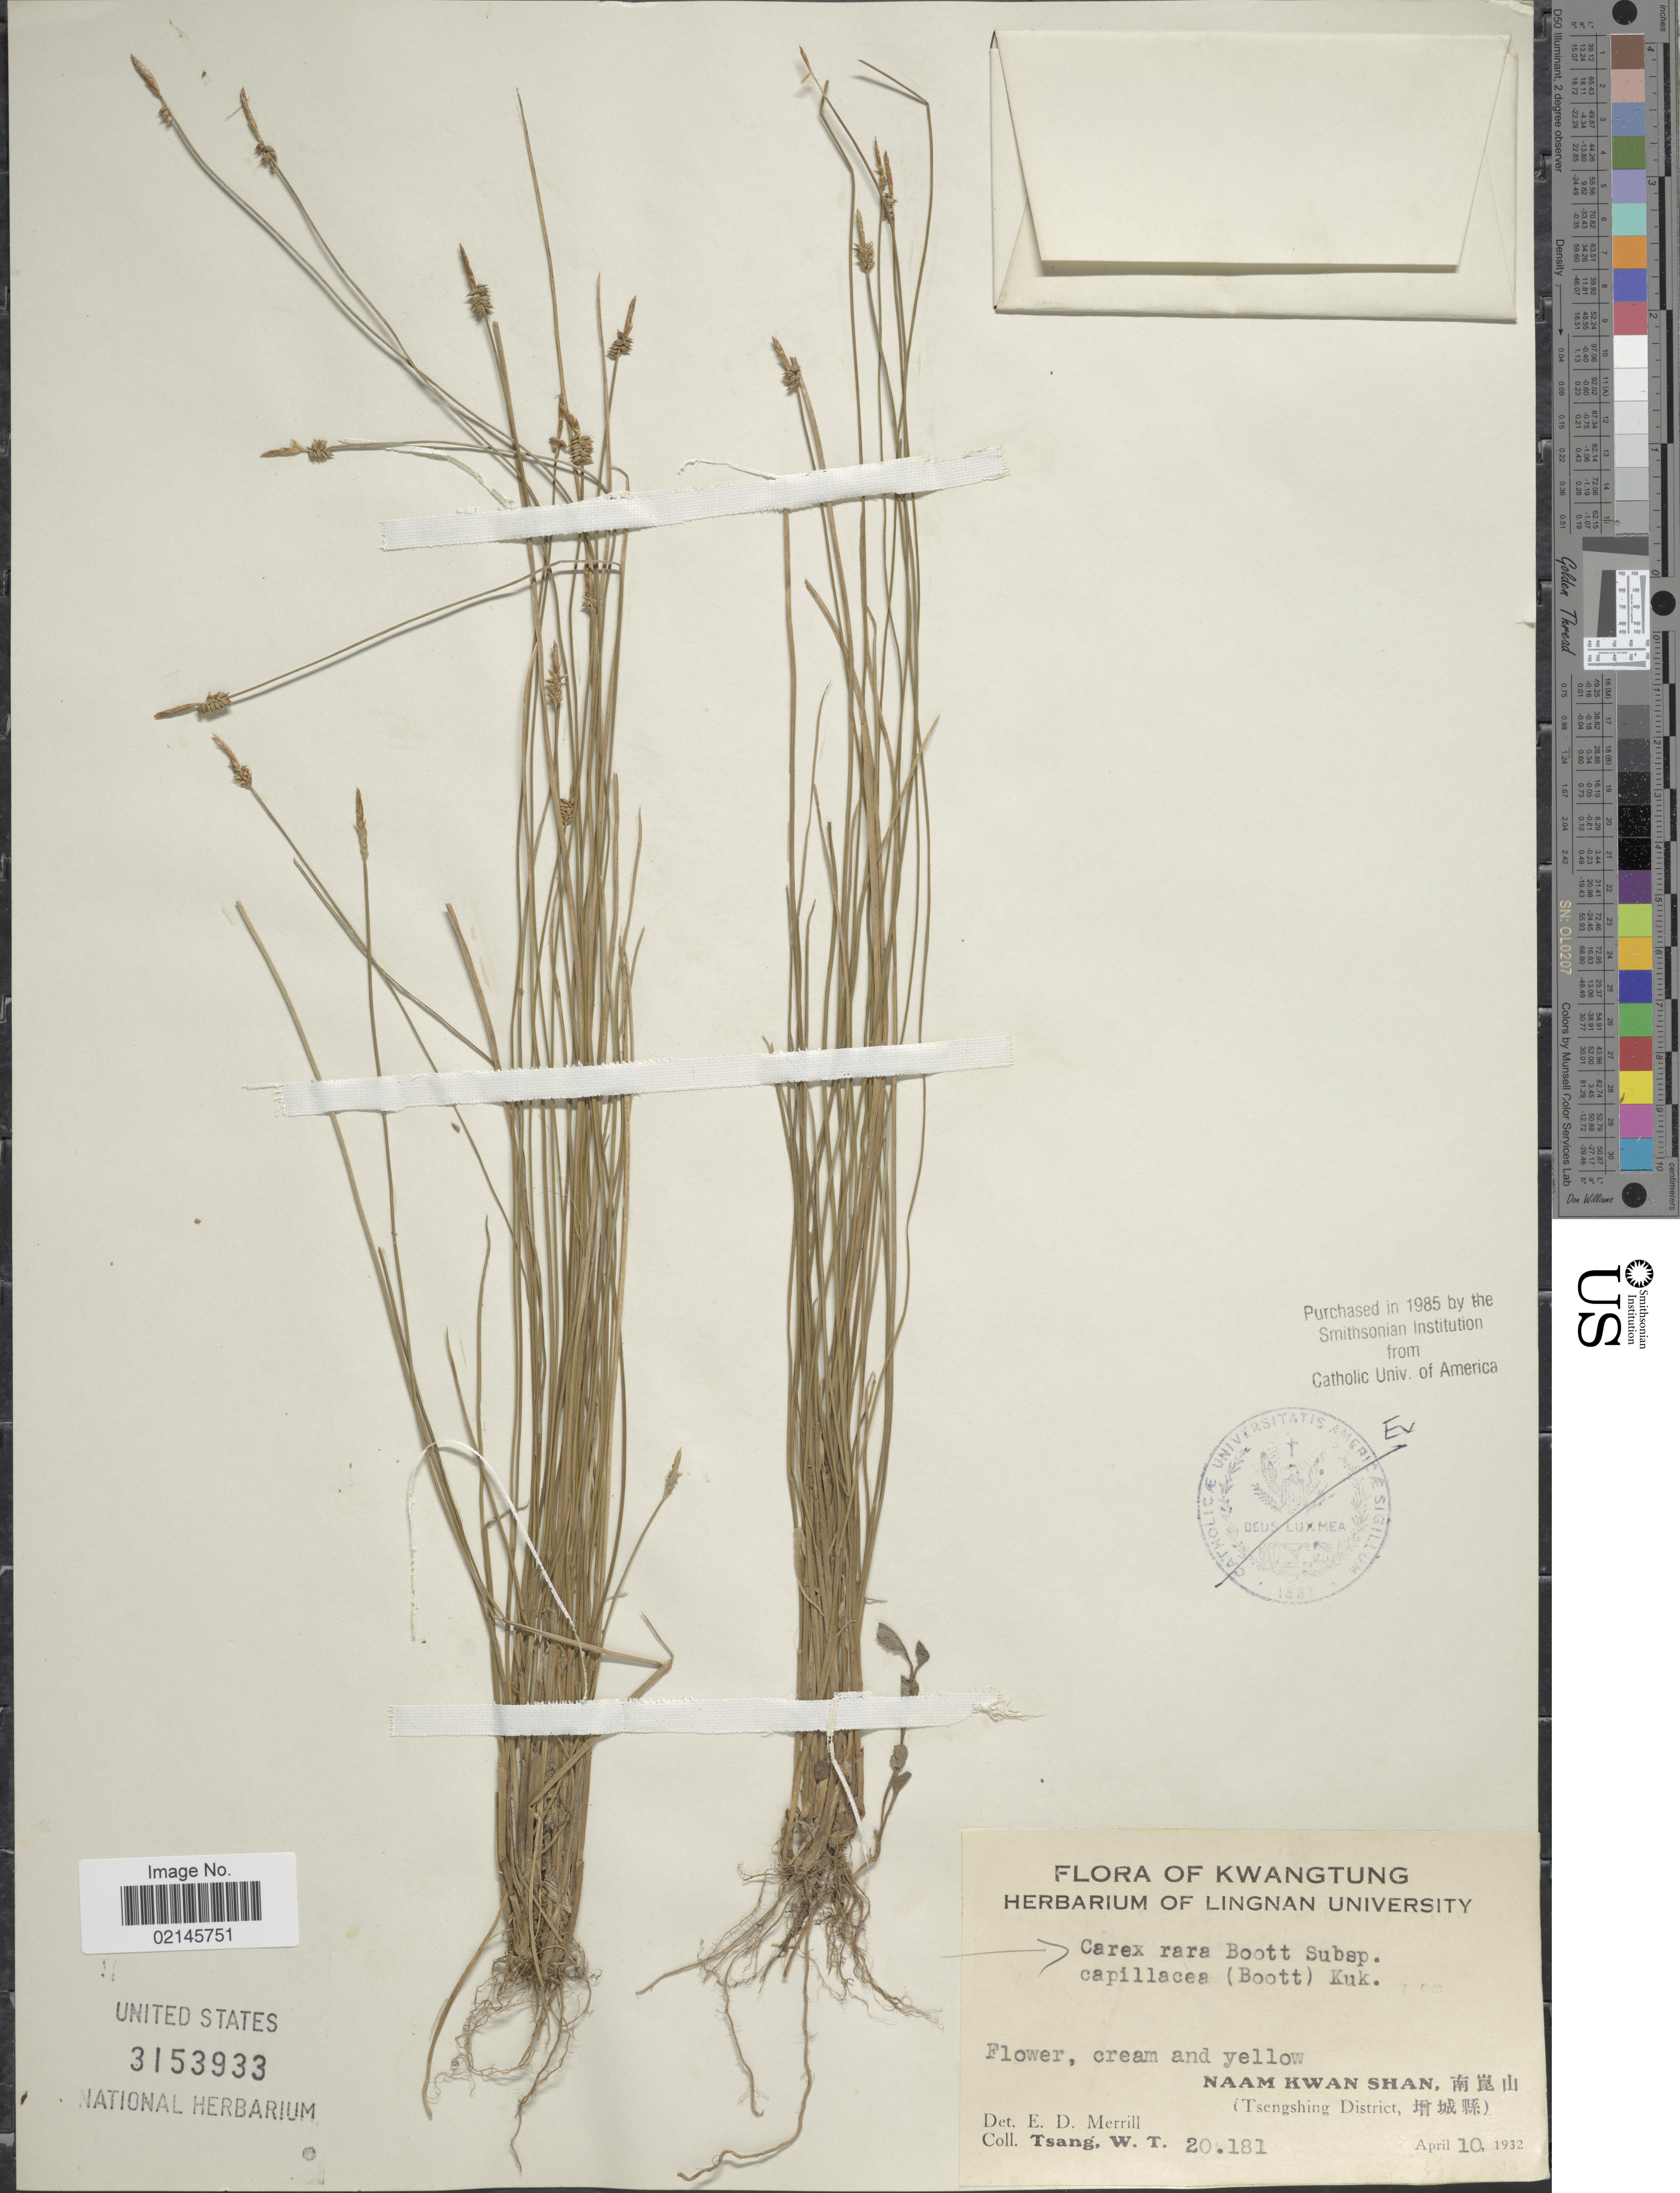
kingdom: Plantae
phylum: Tracheophyta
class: Liliopsida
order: Poales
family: Cyperaceae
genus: Carex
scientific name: Carex rara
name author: Boott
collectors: W. T. Tsang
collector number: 20181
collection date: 1932-04-10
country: China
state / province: Guangdong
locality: Kwangtung, Naam Kwan Shan, Tsengshing District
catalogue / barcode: US 3153933